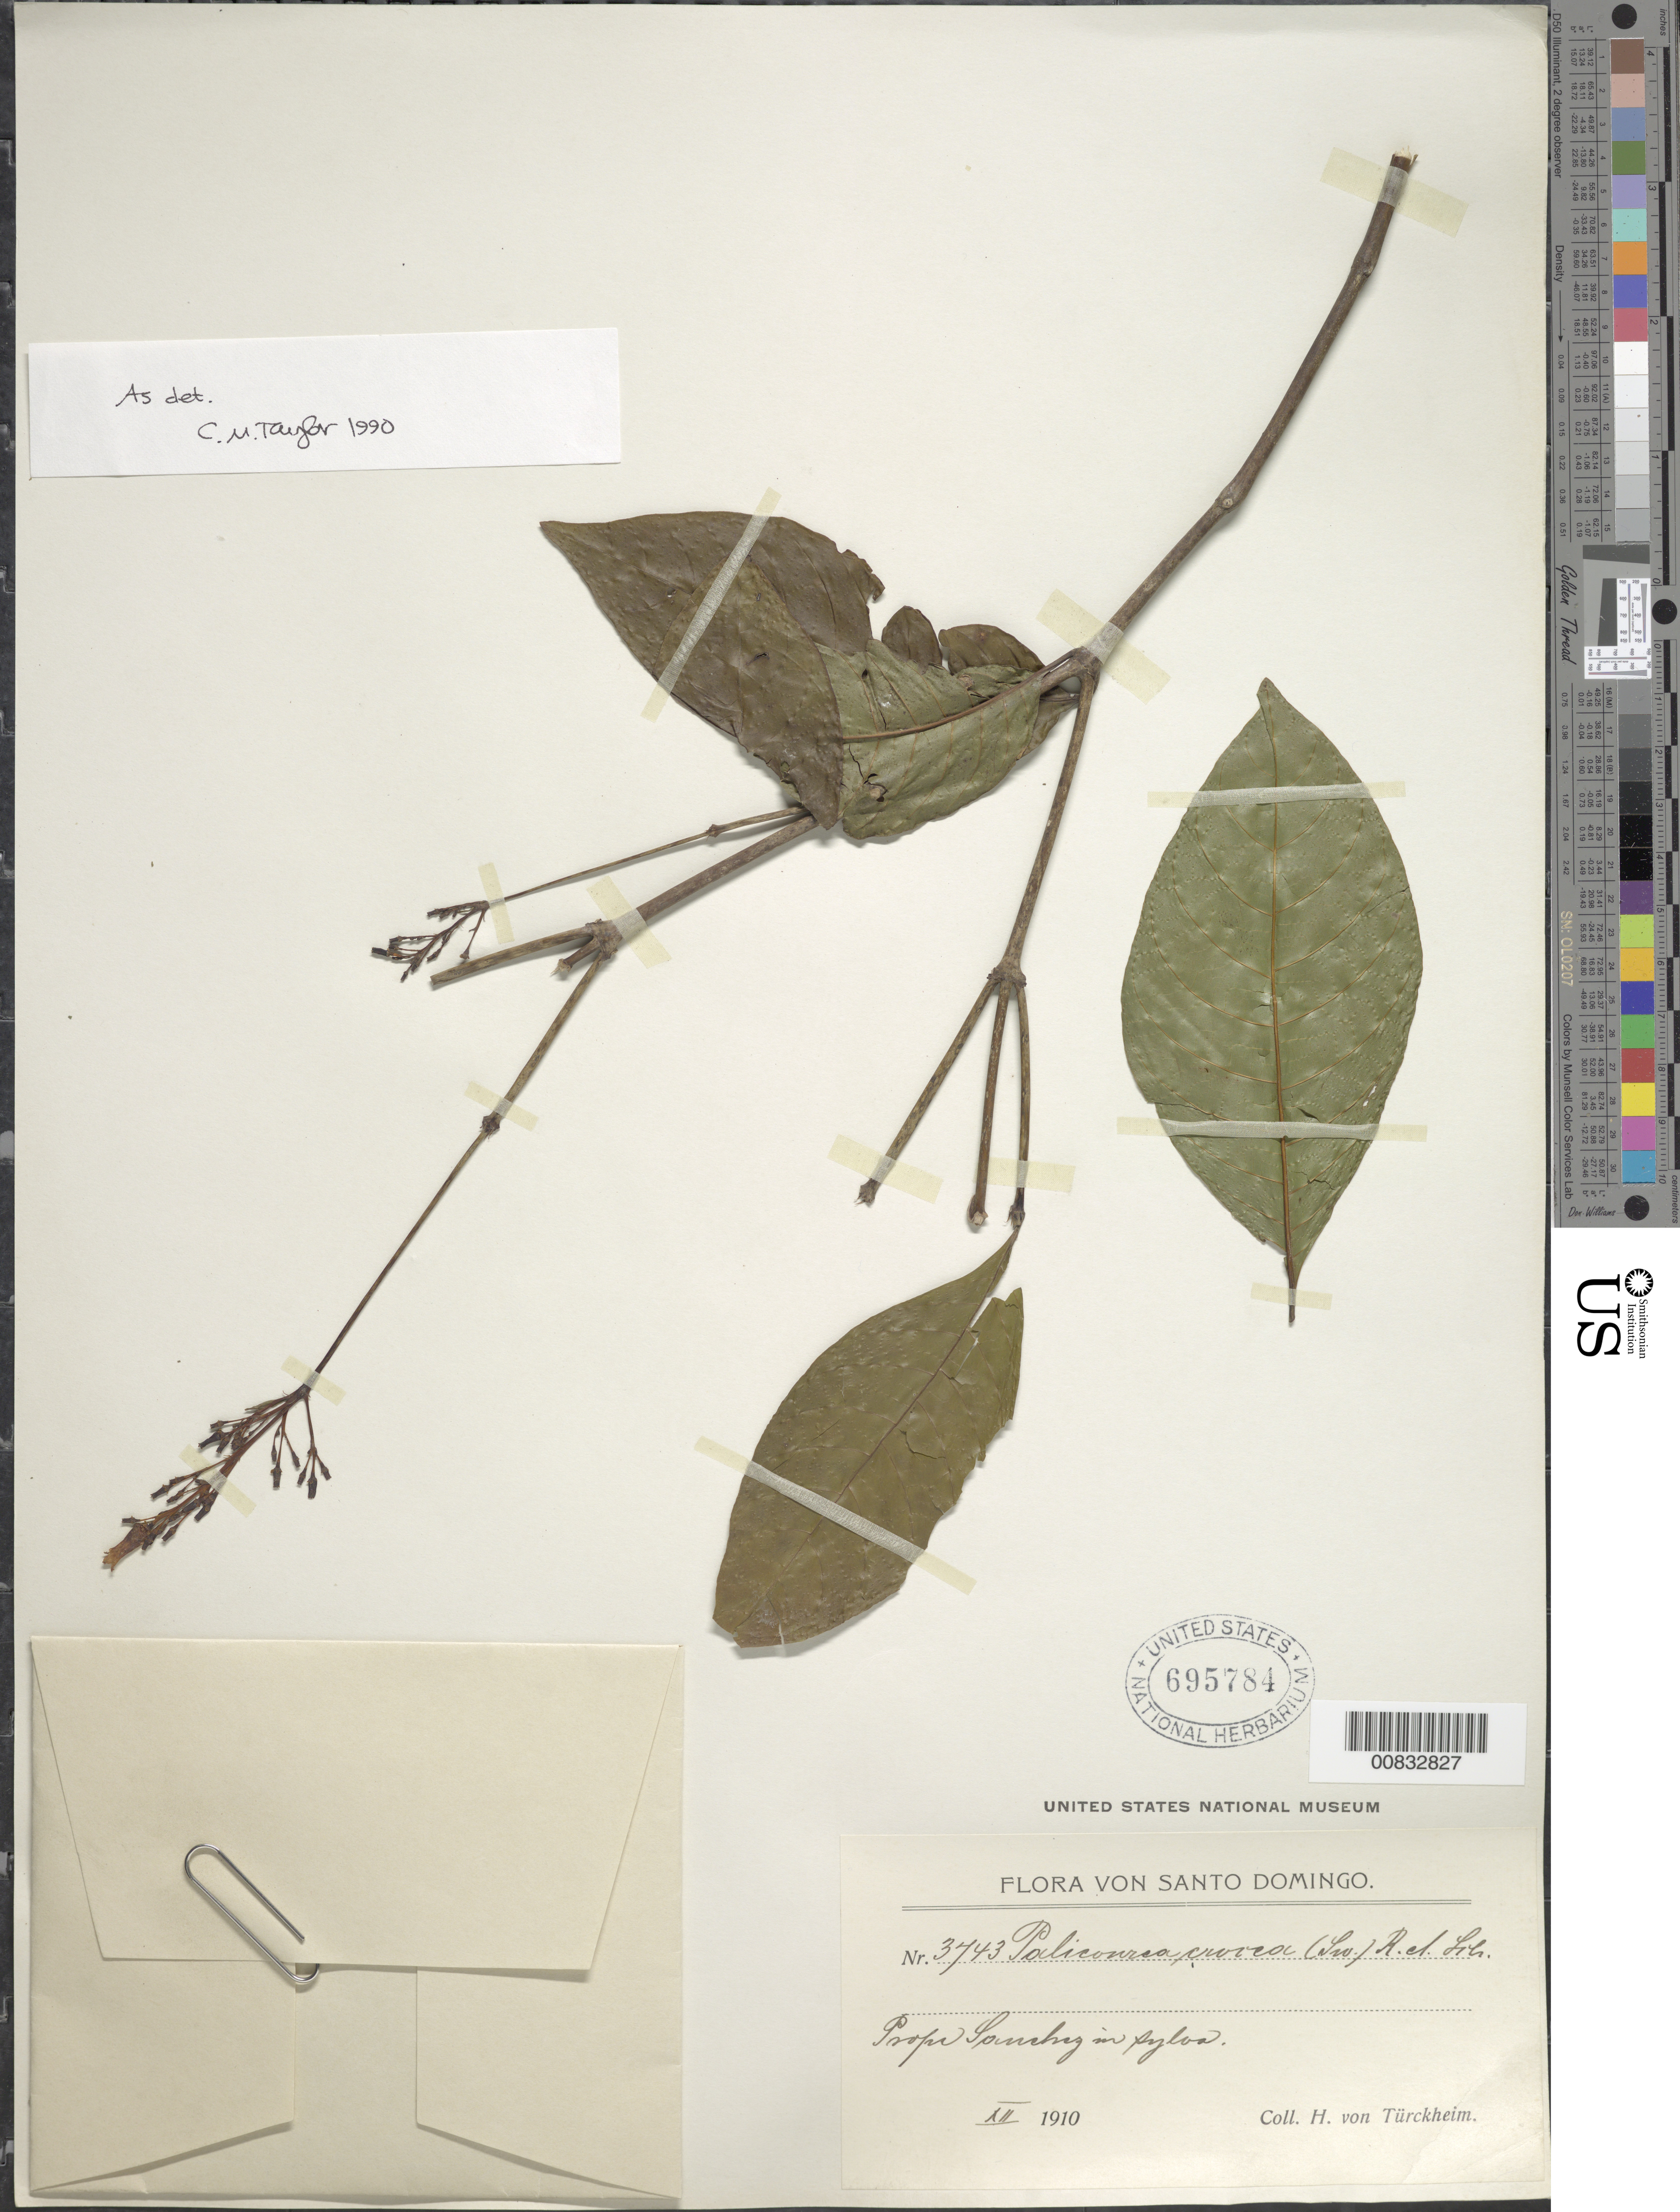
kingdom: Plantae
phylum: Tracheophyta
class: Magnoliopsida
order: Gentianales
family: Rubiaceae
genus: Palicourea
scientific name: Palicourea crocea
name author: (Sw.) Schult.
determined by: Taylor, Charlotte M.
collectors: H. von Türckheim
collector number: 3743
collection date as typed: Dec 1910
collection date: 1910-12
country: Dominican Republic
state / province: Sanchez Ramirez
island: Hispaniola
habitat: In sylvis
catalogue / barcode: US 695784